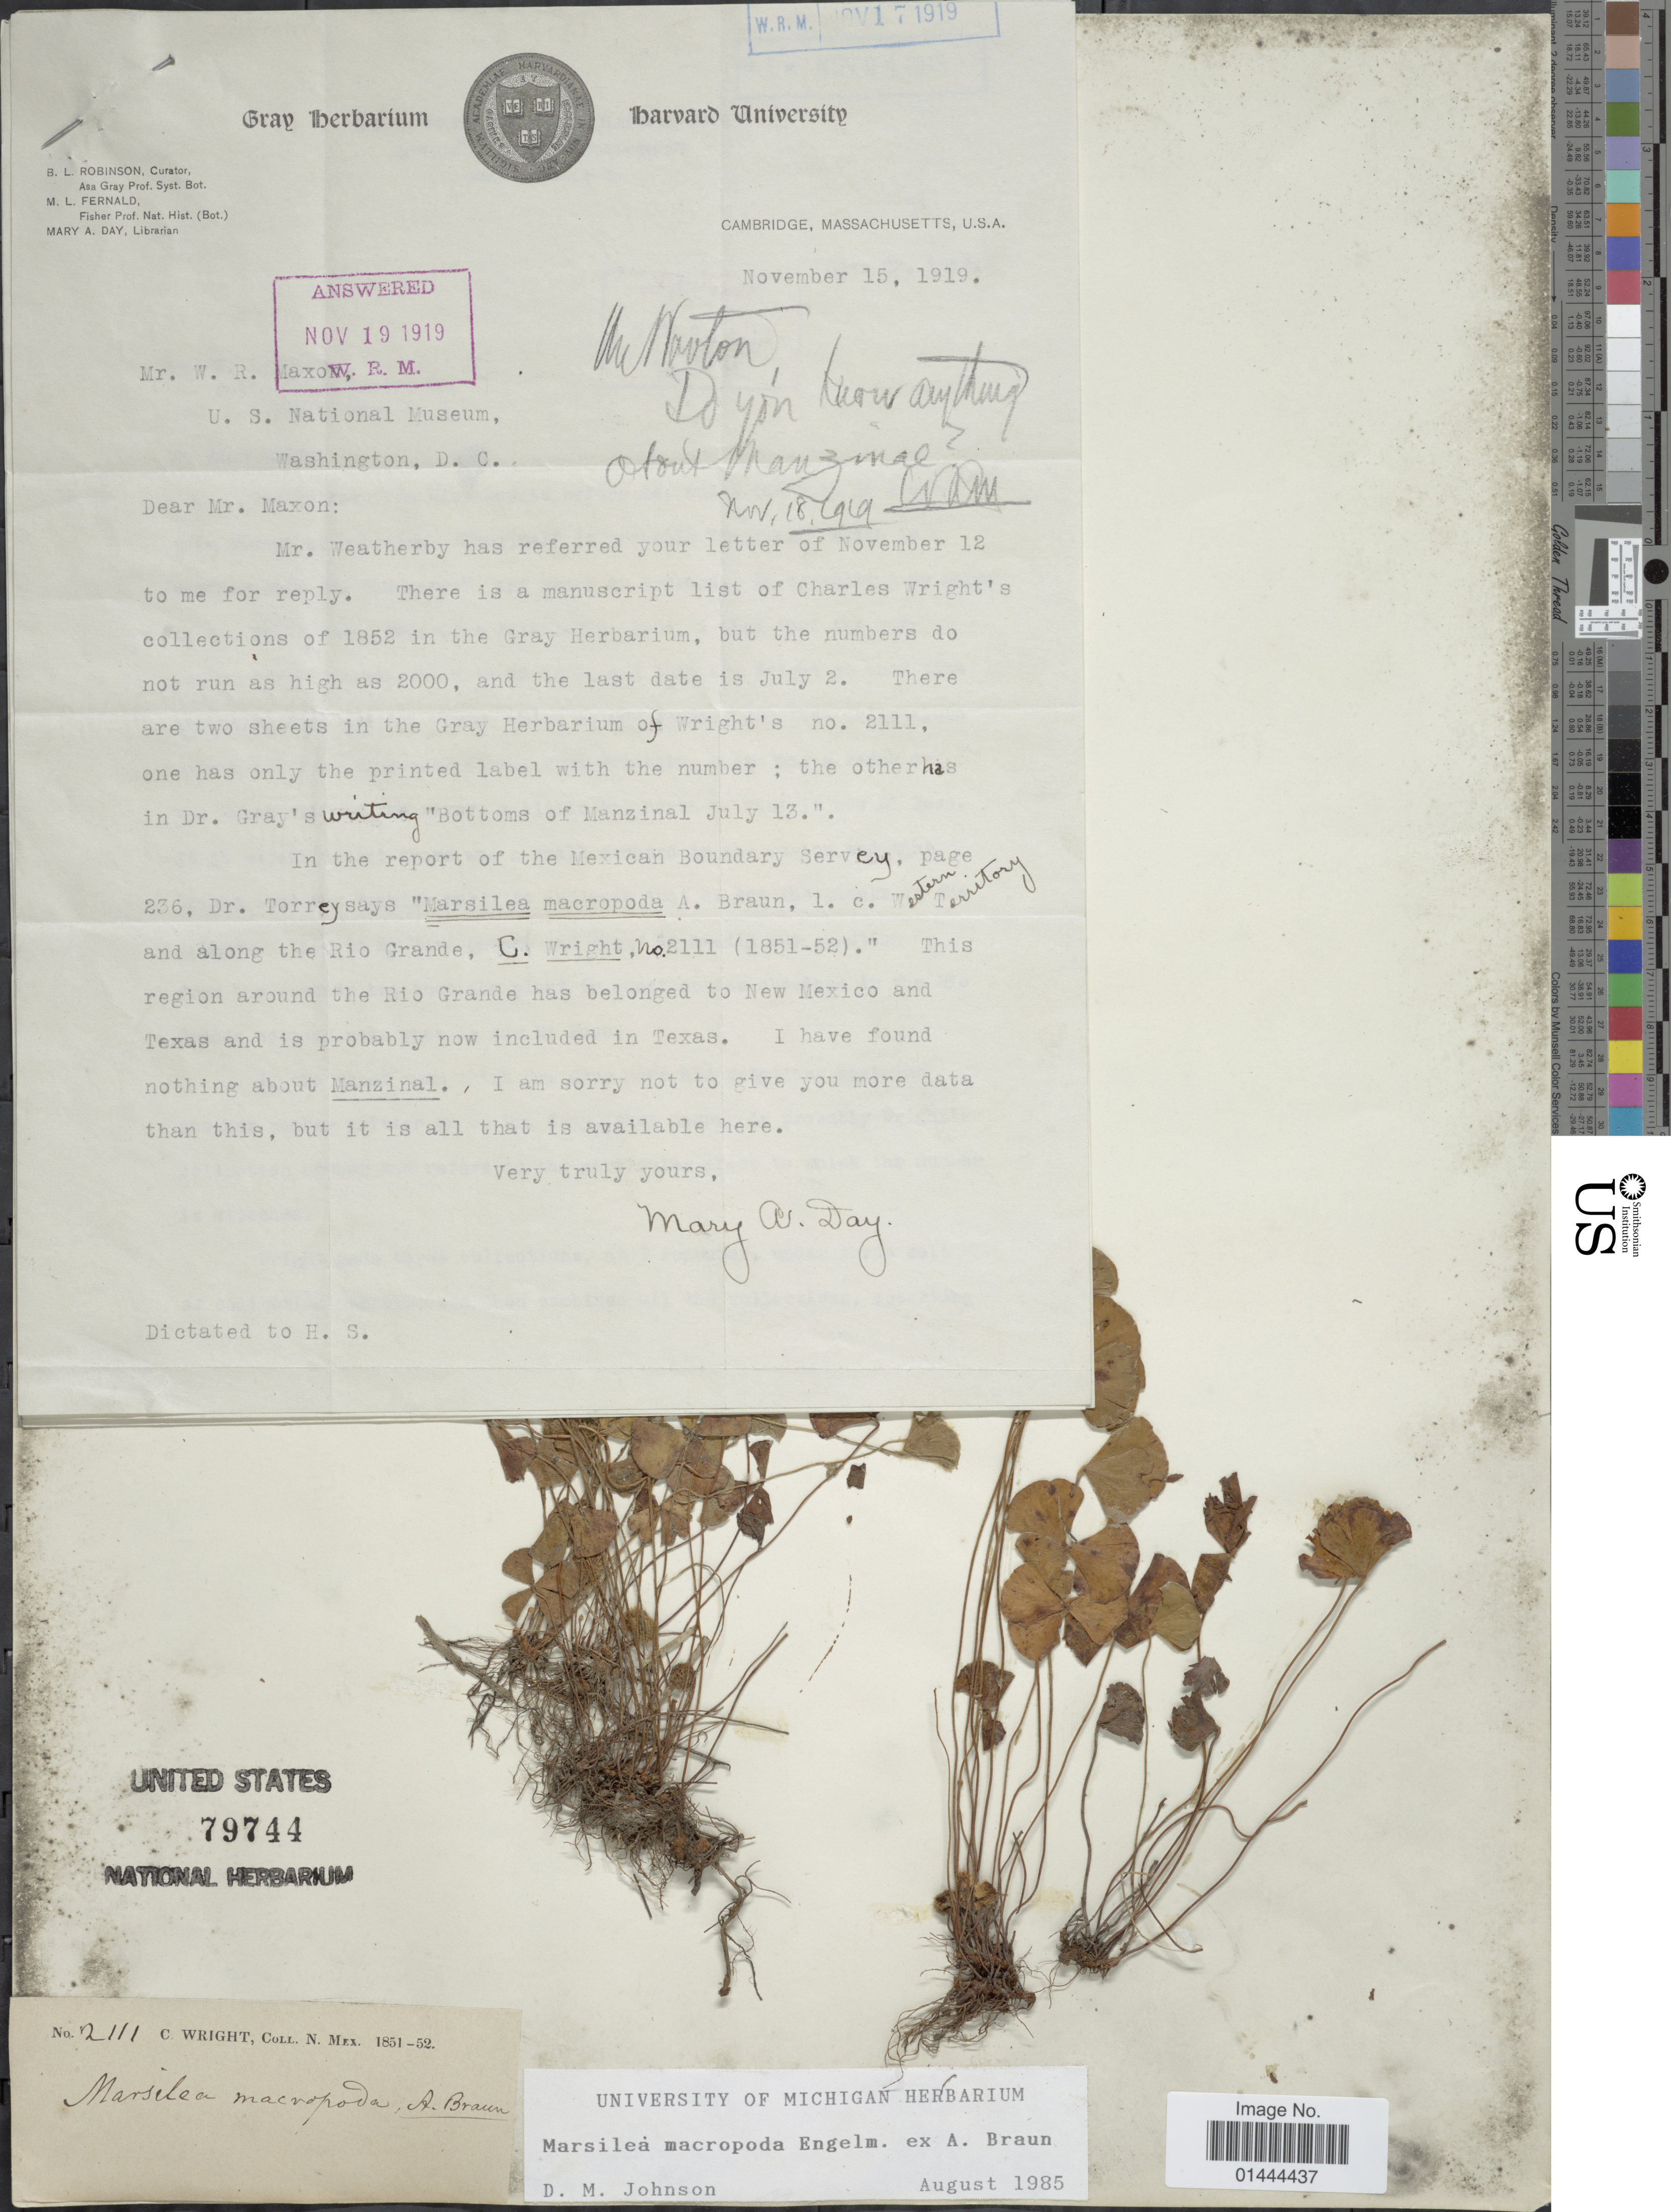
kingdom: Plantae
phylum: Tracheophyta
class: Polypodiopsida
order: Salviniales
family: Marsileaceae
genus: Marsilea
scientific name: Marsilea macropoda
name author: Engelm. ex A. Braun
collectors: C. Wright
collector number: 2111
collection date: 1851/1852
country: United States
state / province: New Mexico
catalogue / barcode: US 79744